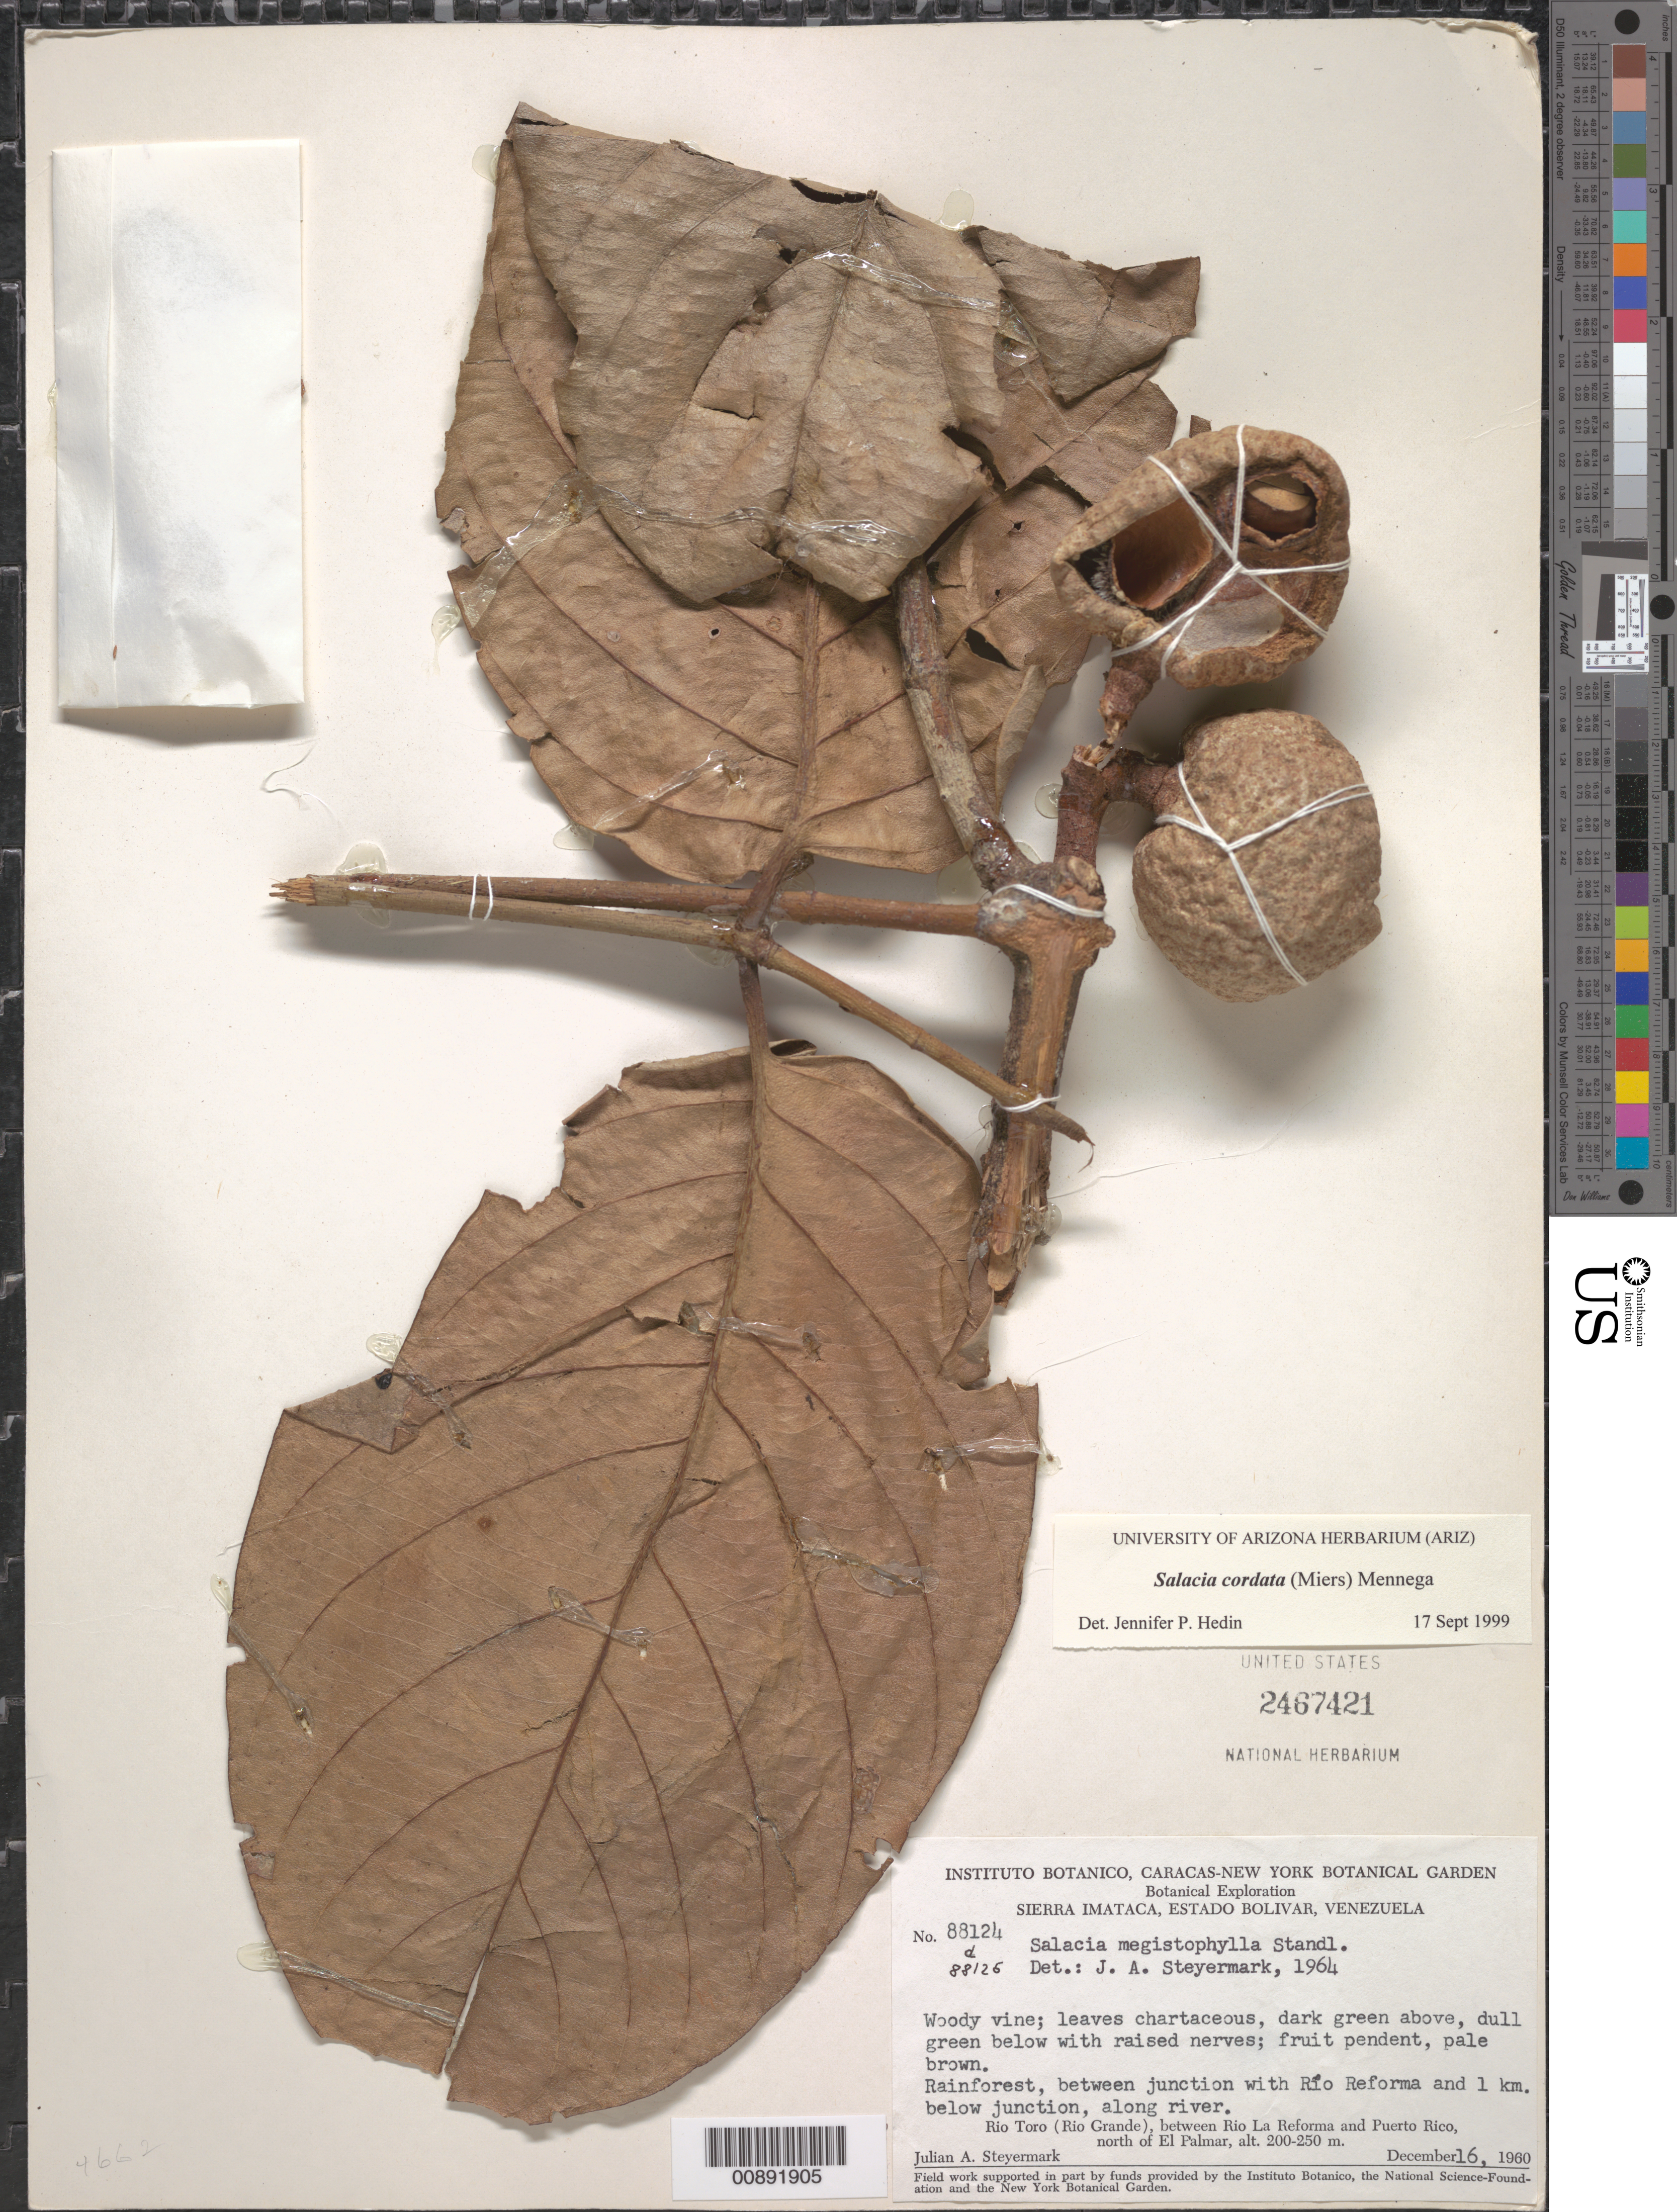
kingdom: Plantae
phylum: Tracheophyta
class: Magnoliopsida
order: Celastrales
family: Celastraceae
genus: Salacia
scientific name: Salacia cordata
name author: (Miers) Mennega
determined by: Hedin, J. P.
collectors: J. Steyermark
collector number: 88125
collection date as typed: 16-Dec-60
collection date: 1960-12-16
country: Venezuela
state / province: Bolívar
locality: Sierra Imataca, Río Toro (Río Grande), between Río La Reforma and Puerto Rico, N of El Palmar; along river between junction with Rio Reforma and 1m below junction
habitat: Rainforest, along river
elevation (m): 200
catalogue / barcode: US 2467421